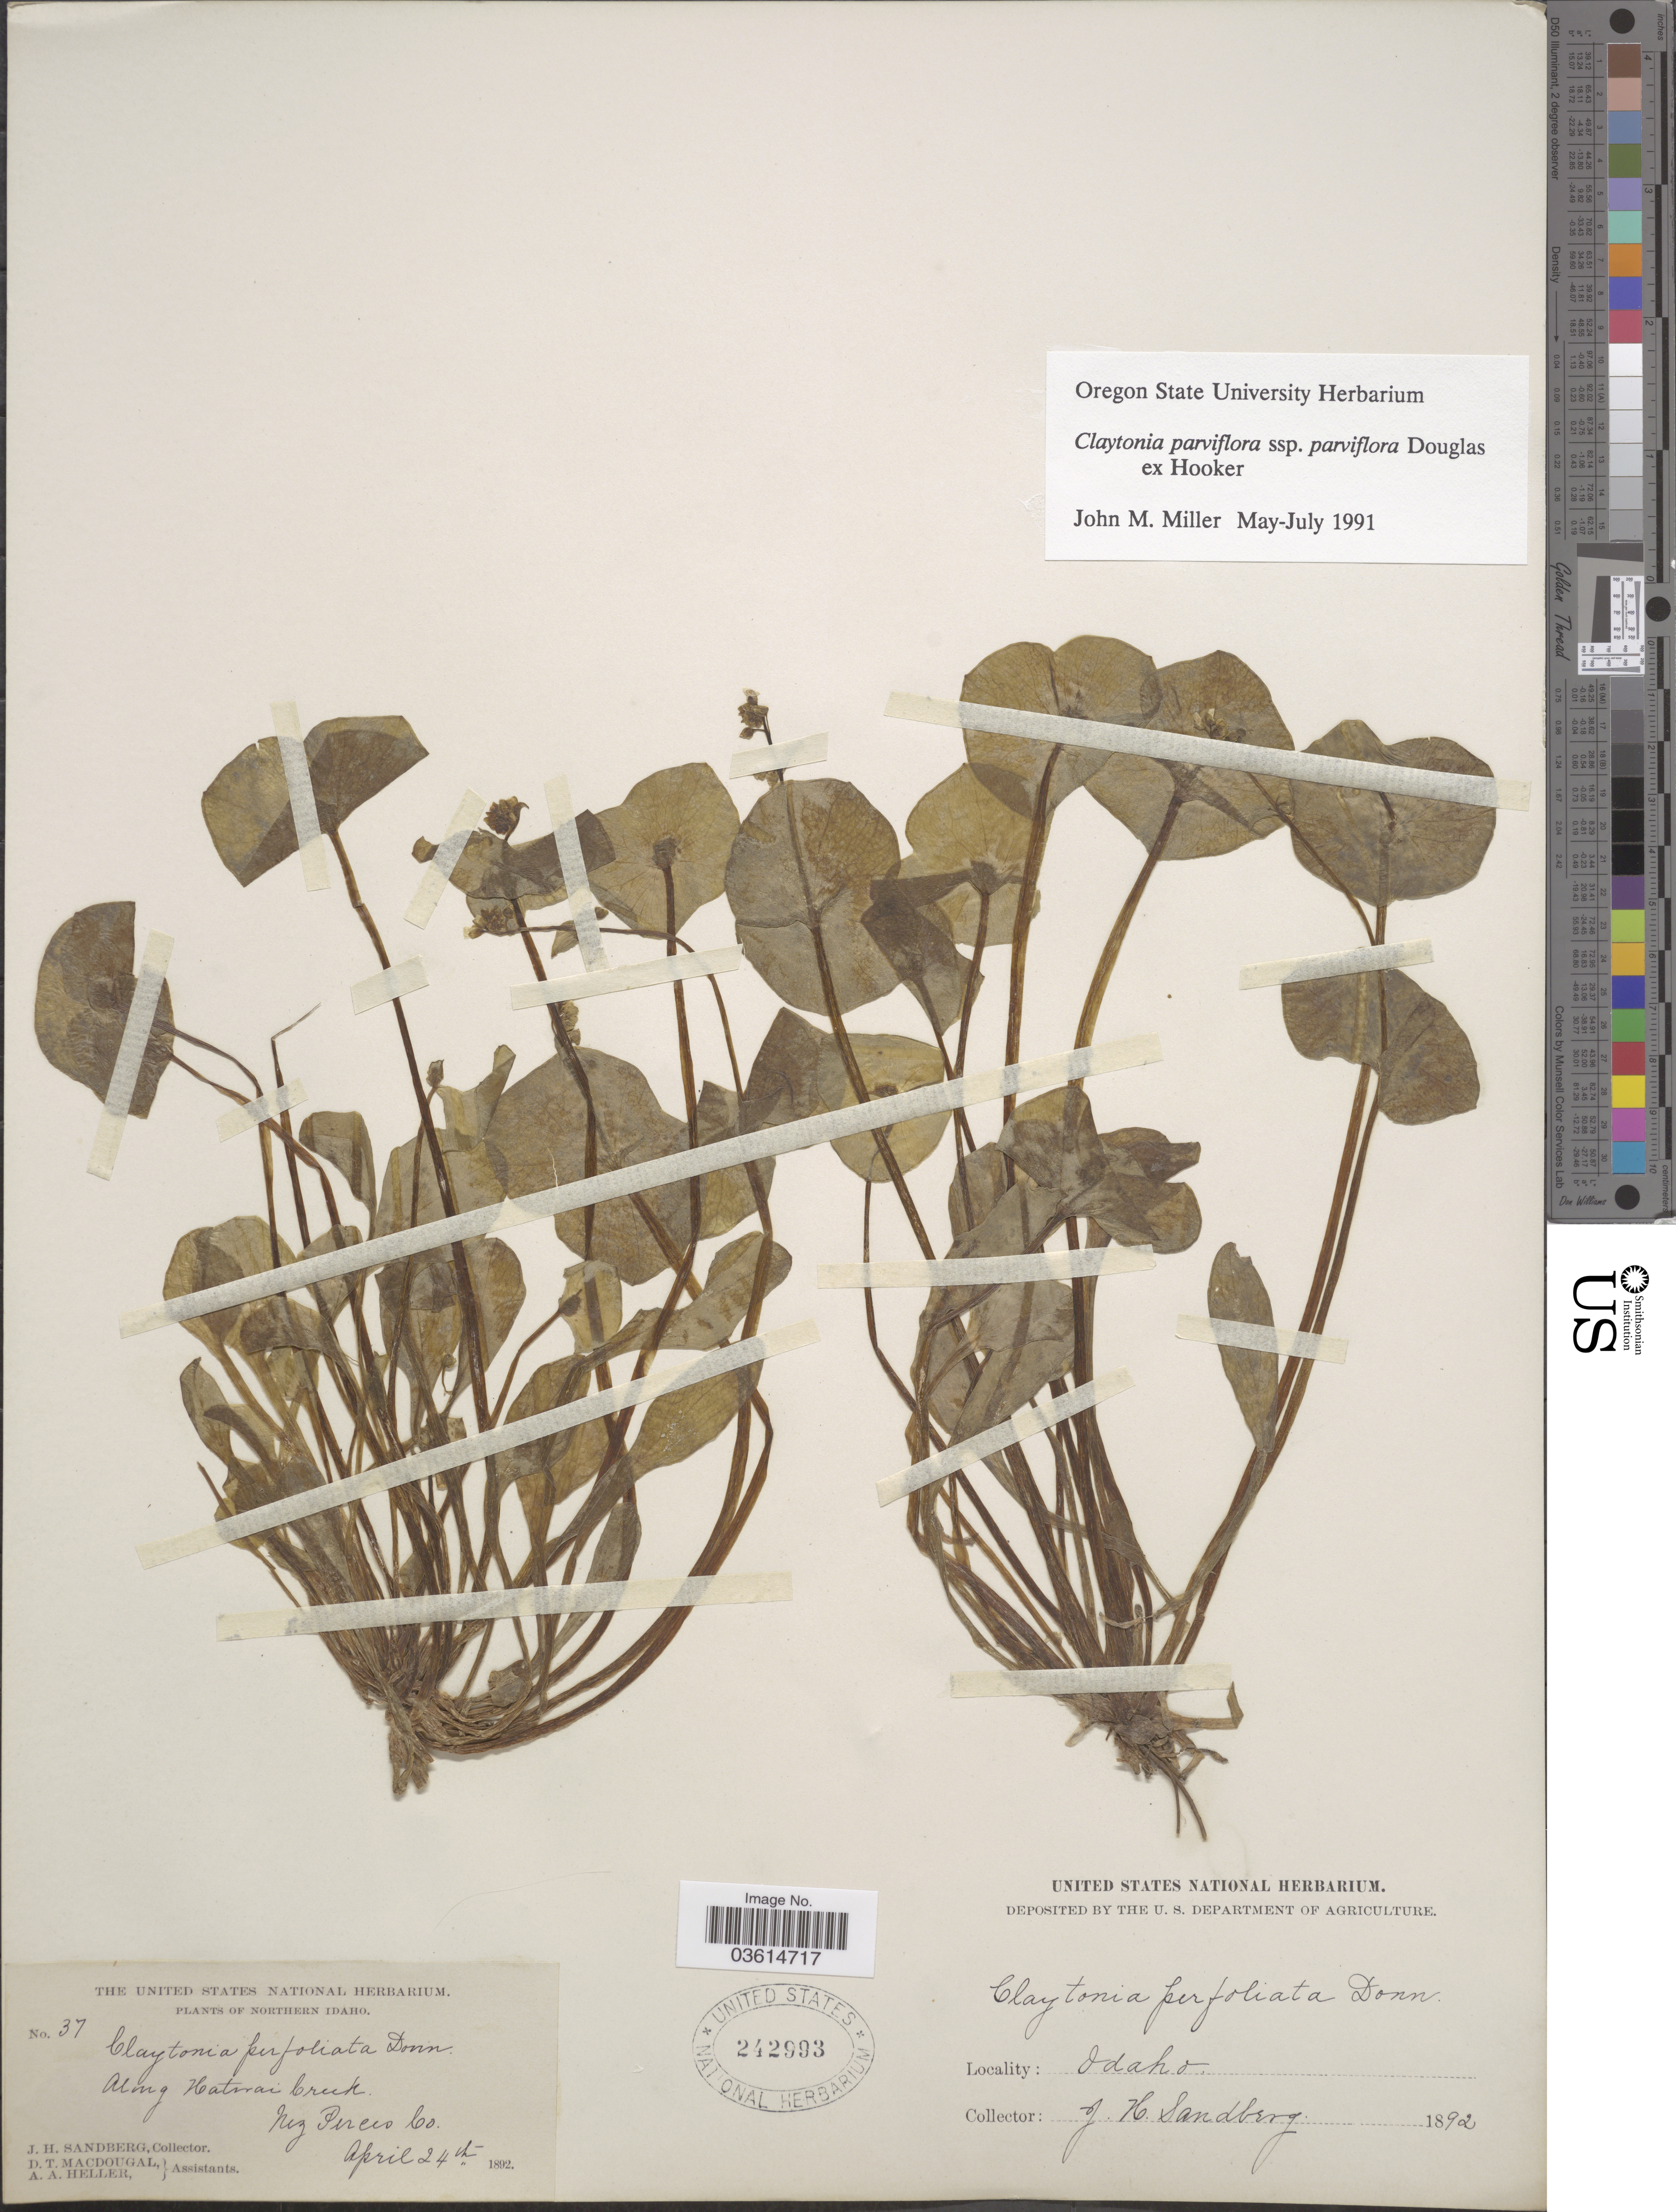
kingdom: Plantae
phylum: Tracheophyta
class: Magnoliopsida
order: Caryophyllales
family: Montiaceae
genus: Claytonia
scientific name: Claytonia parviflora subsp. parviflora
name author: Douglas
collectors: J. H. Sandberg, D. T. MacDougal & A. A. Heller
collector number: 37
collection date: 1892-04-24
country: United States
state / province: Idaho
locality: Northern Idaho. Along Katmai Creek. Nez Perces Co.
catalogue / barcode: US 242993